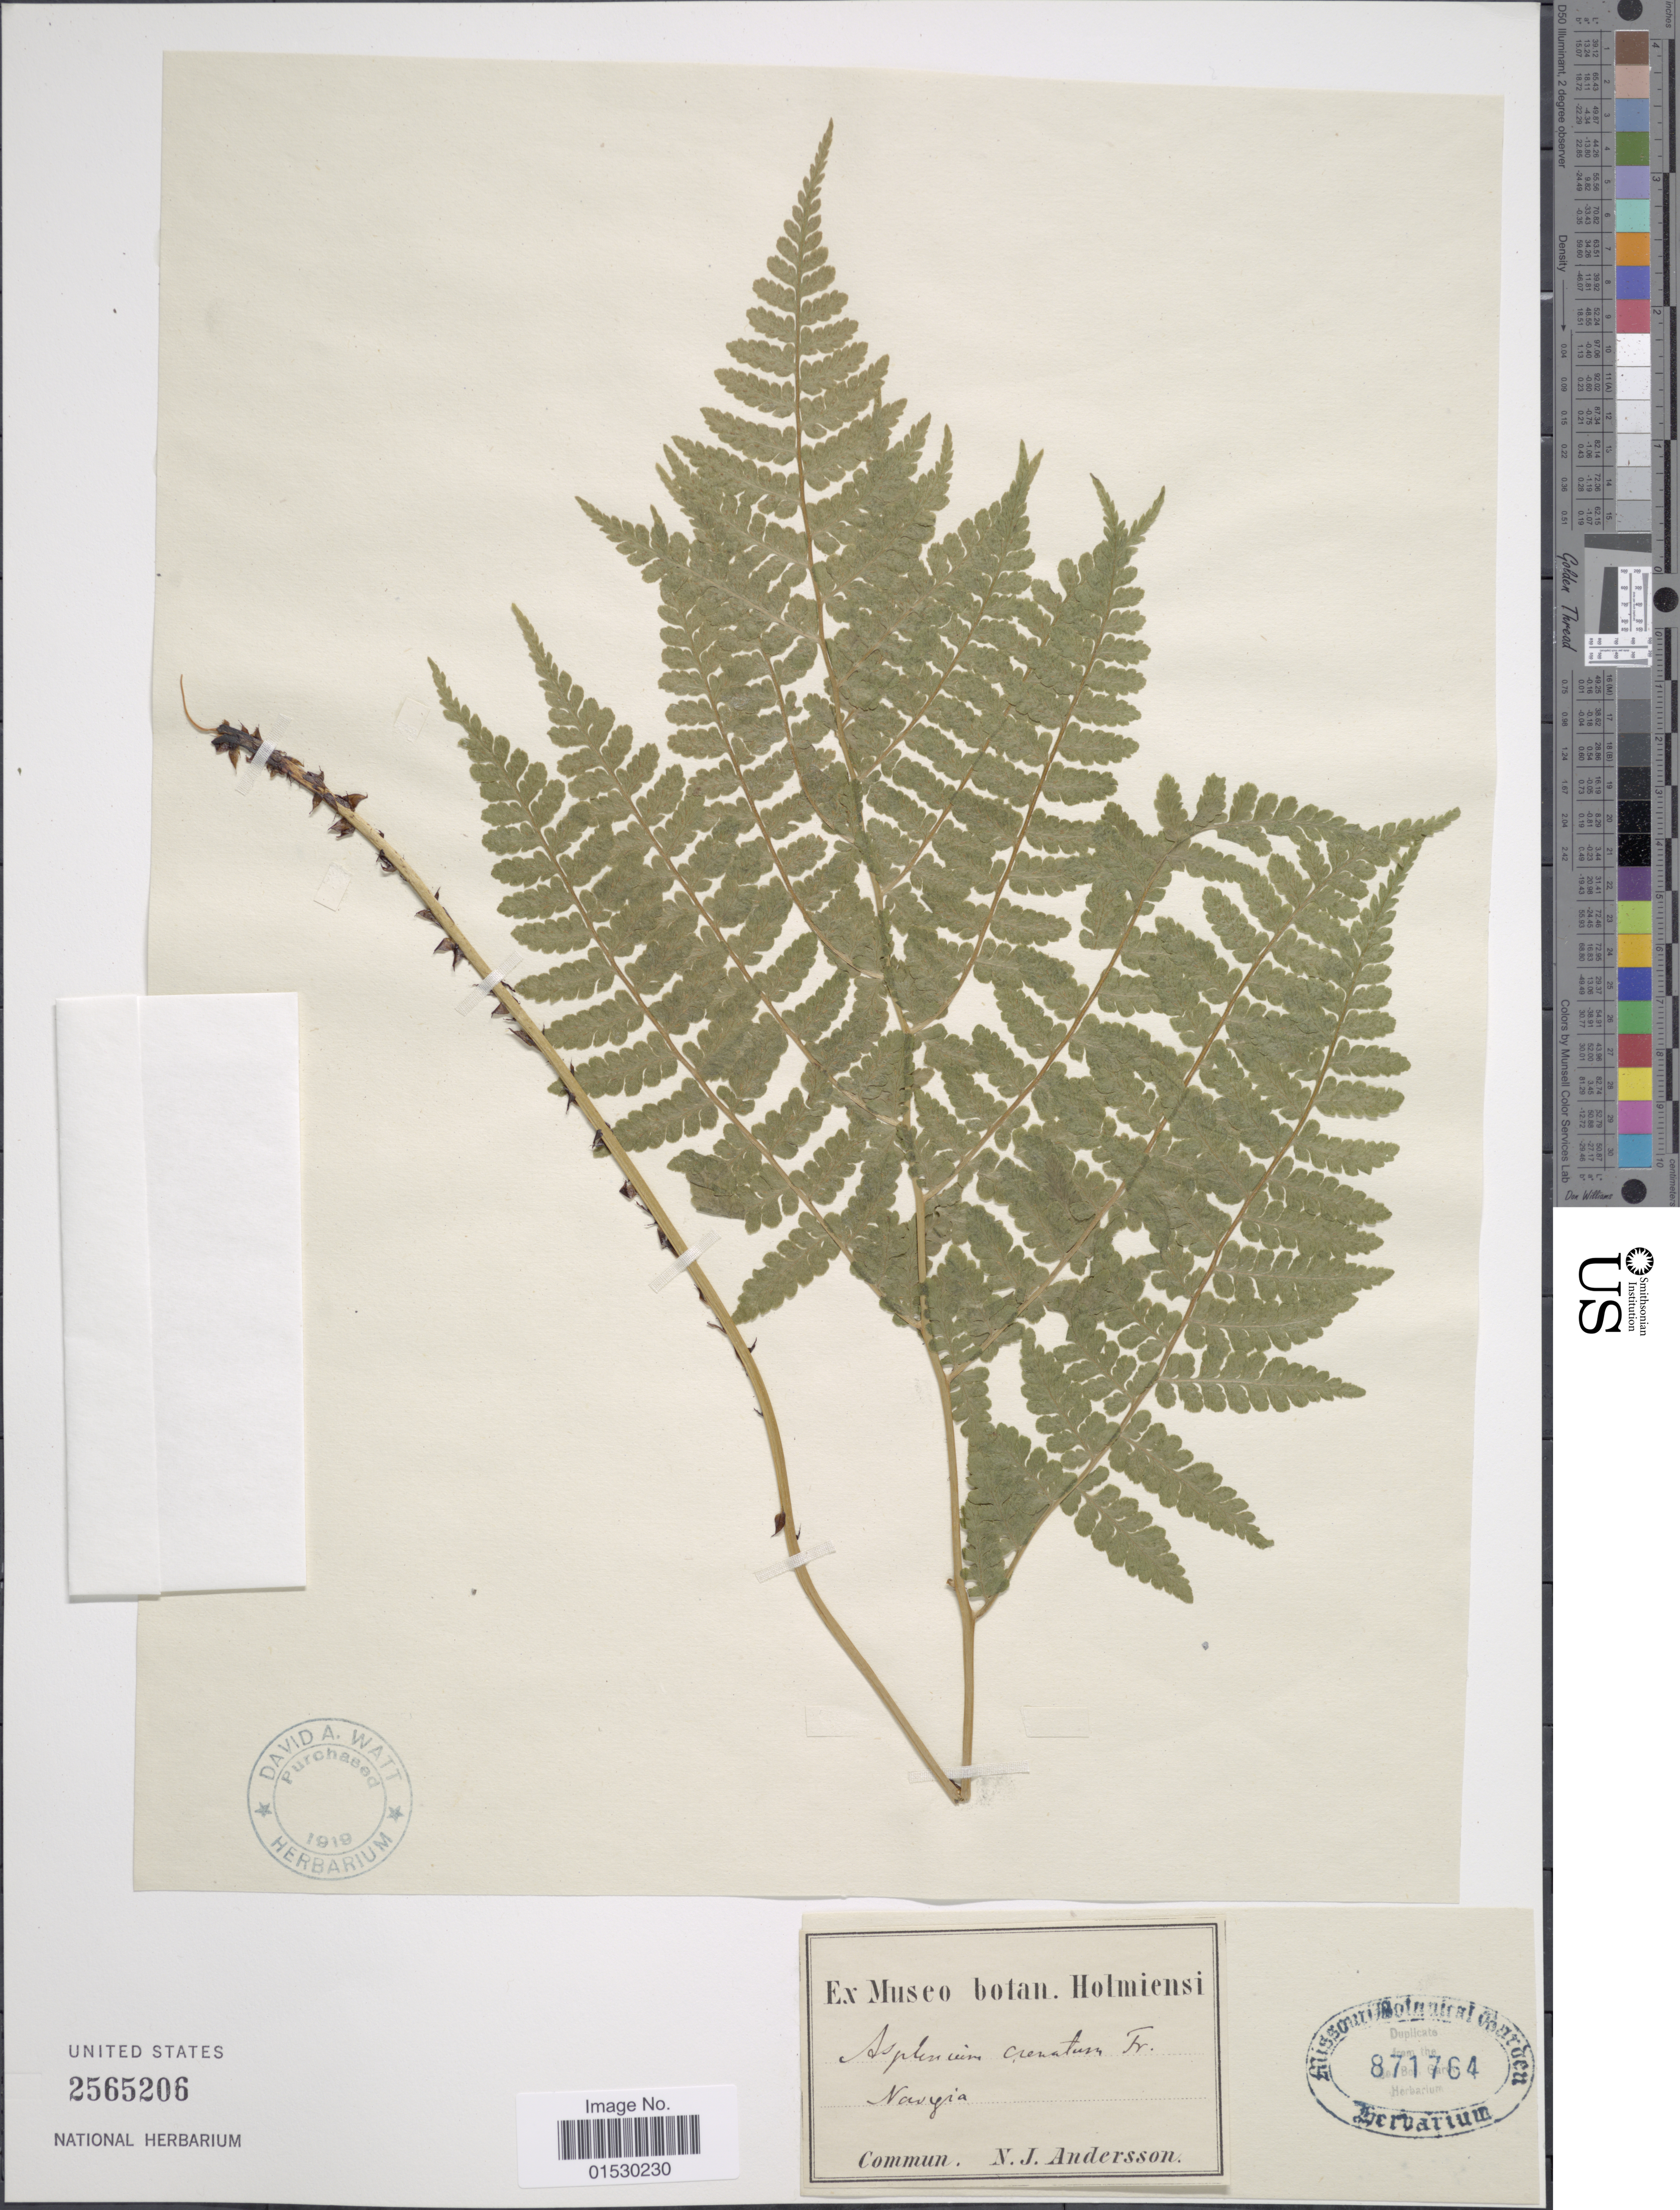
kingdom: Plantae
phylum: Tracheophyta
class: Polypodiopsida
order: Polypodiales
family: Athyriaceae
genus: Athyrium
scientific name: Athyrium distentifolilum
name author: Tausch ex Opiz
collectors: ex Museo botan. Holmiensi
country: Norway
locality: Navyia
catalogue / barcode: US 871764